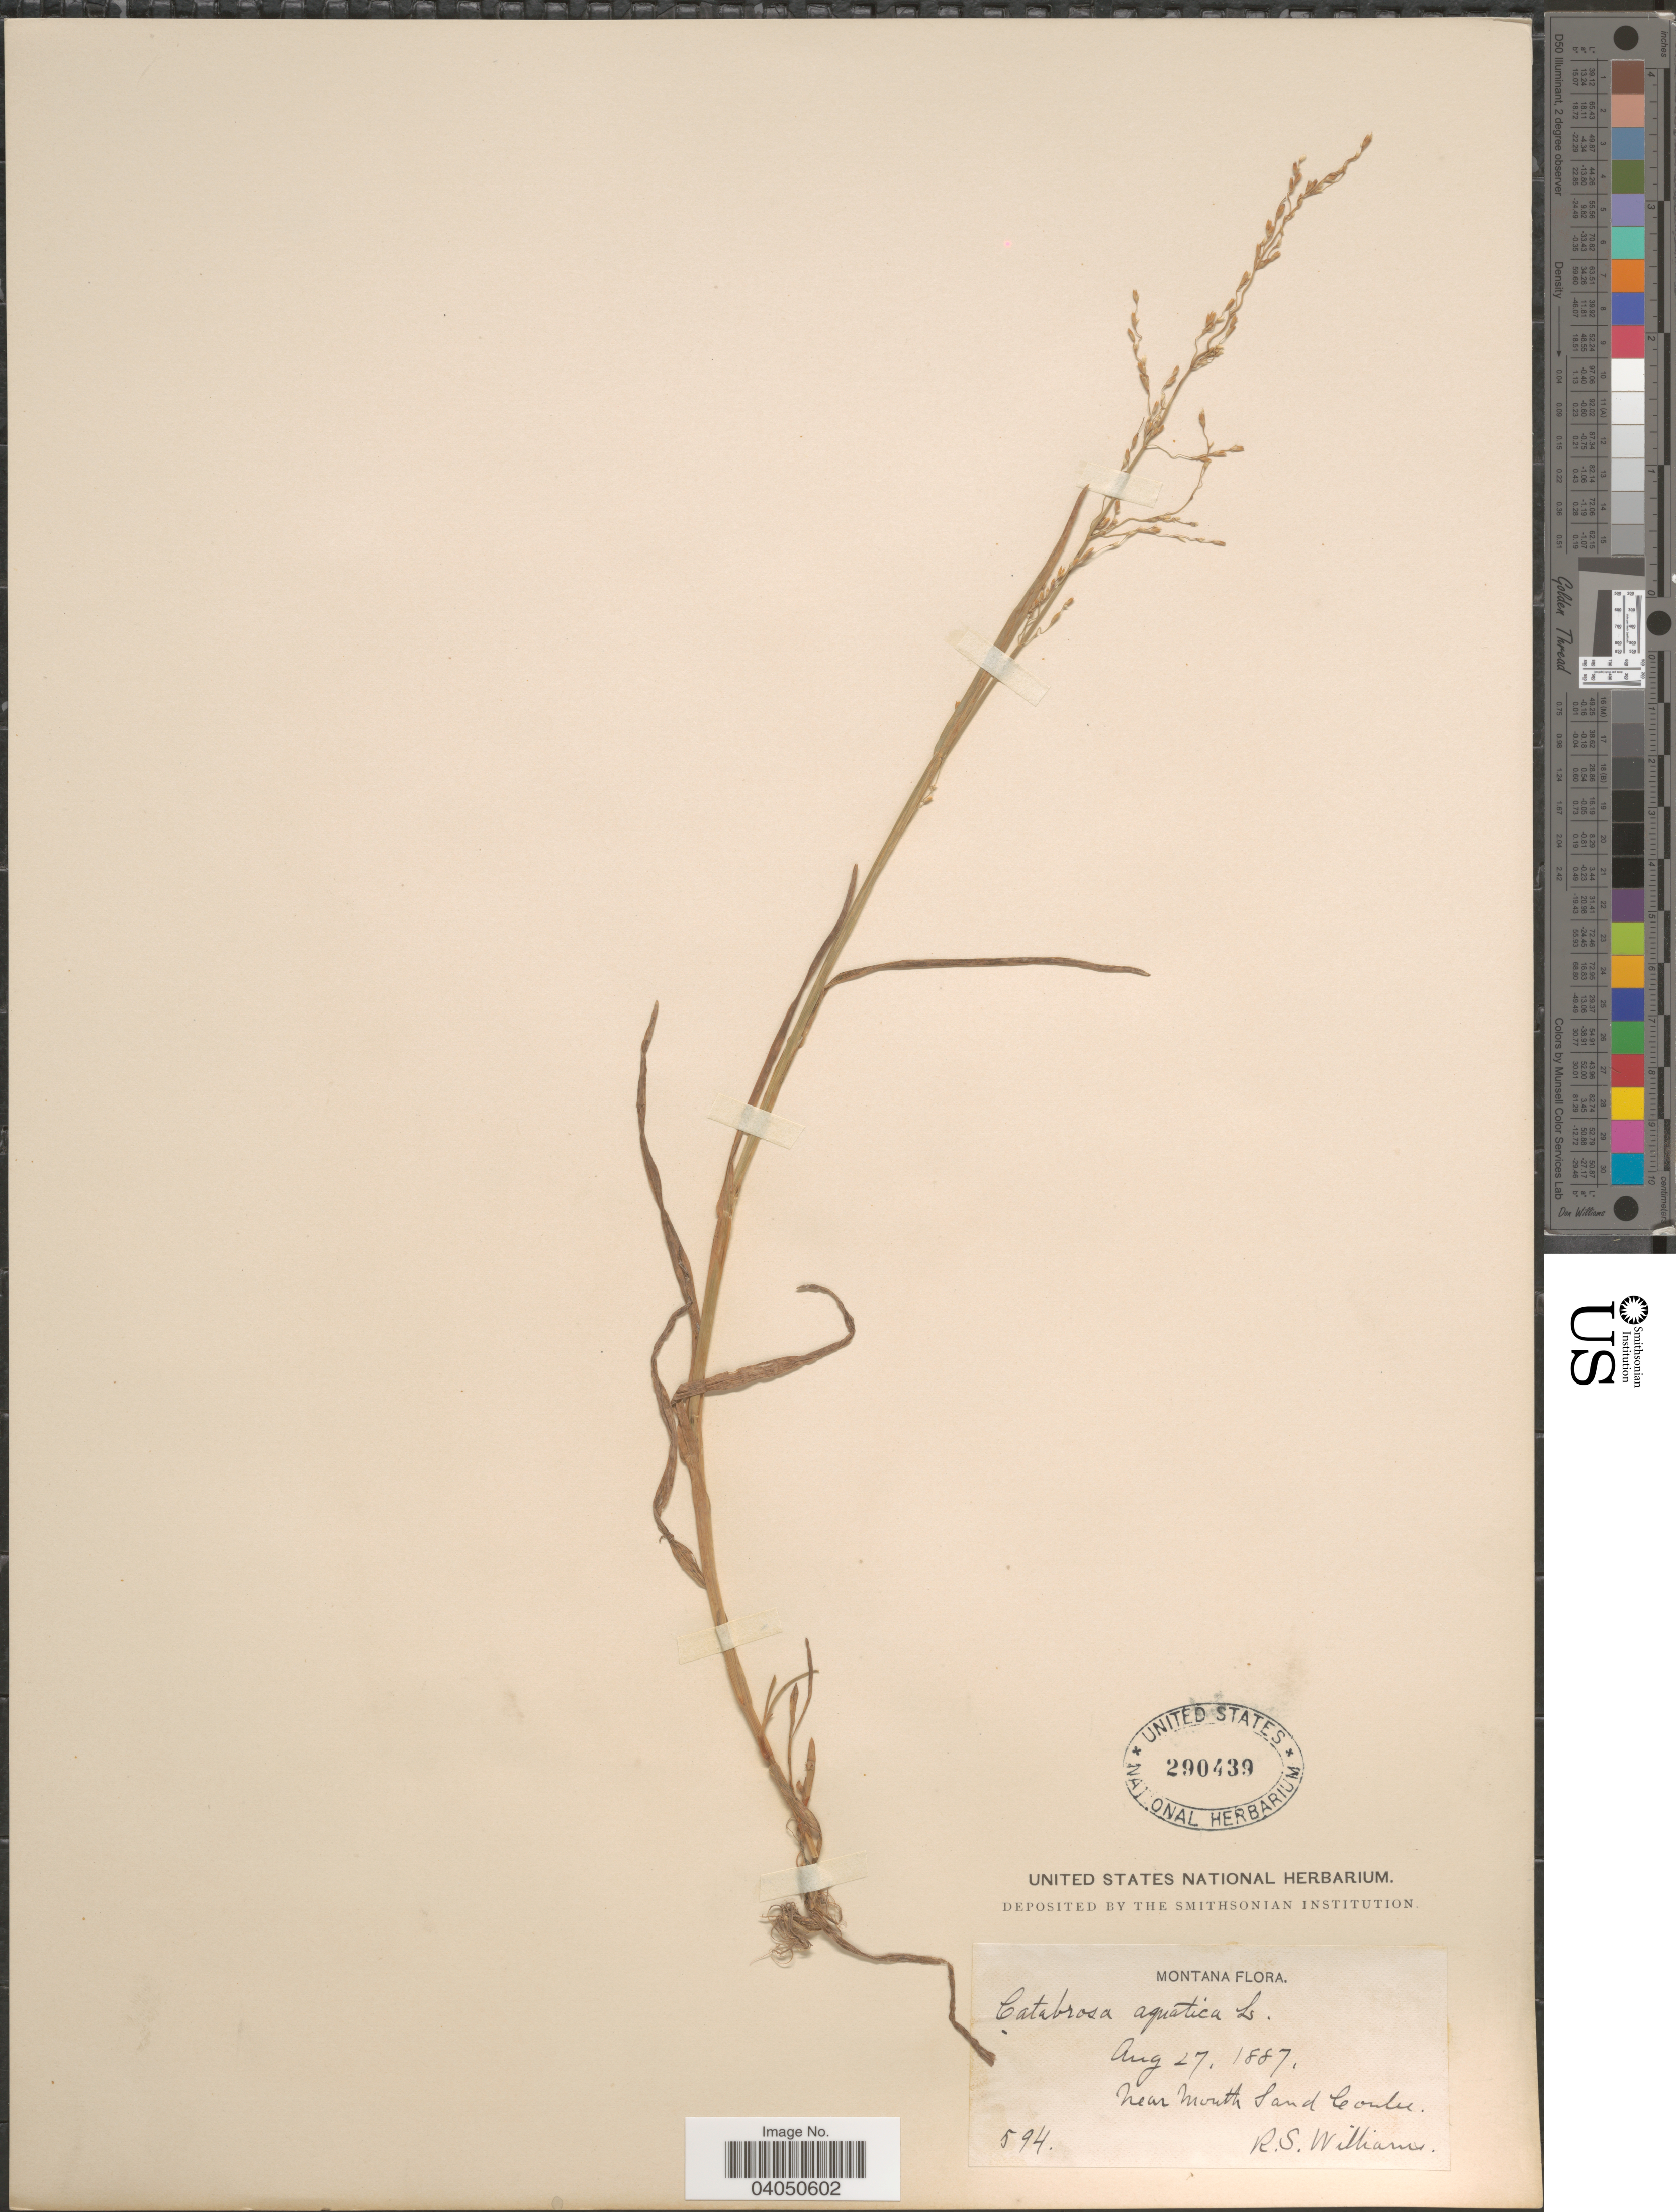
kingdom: Plantae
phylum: Tracheophyta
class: Liliopsida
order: Poales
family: Poaceae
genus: Catabrosa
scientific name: Catabrosa aquatica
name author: (L.) P. Beauv.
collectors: R. S. Williams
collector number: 594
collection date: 1887-08-27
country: United States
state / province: Montana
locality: Near mouth Sand Coulee.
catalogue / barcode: US 290439